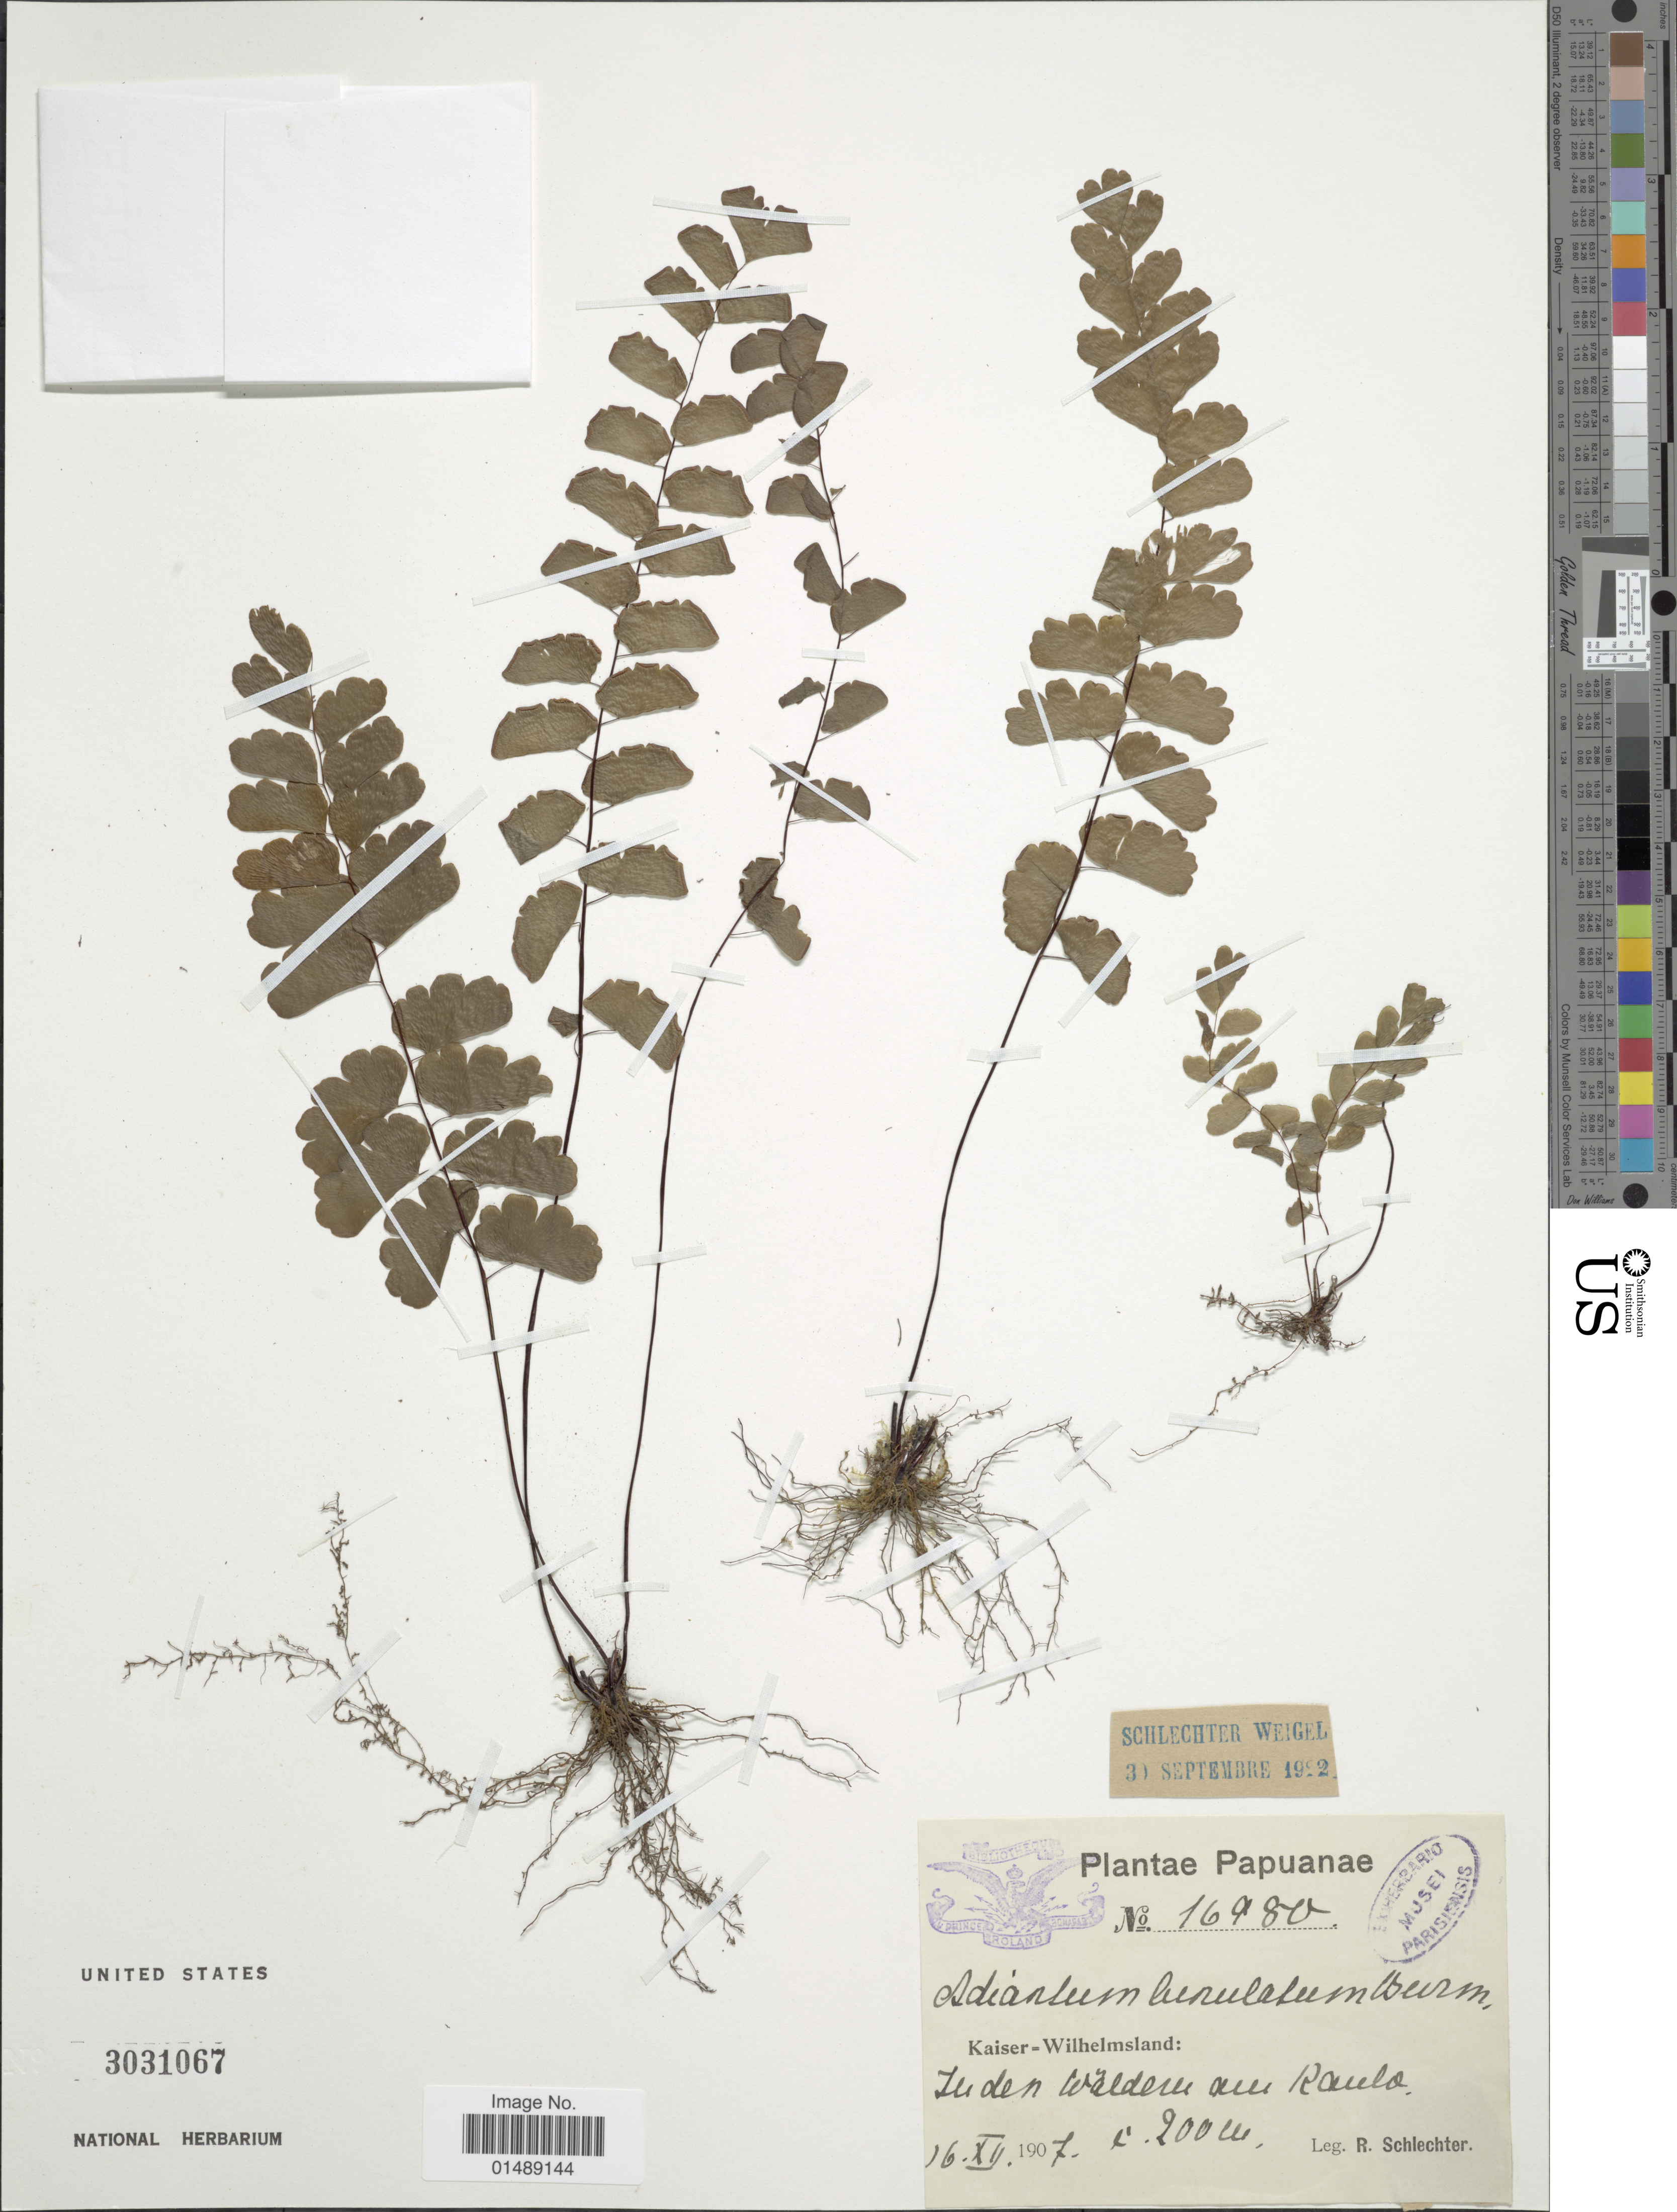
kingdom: Plantae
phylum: Tracheophyta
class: Polypodiopsida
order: Polypodiales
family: Pteridaceae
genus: Adiantum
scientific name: Adiantum philippense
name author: L.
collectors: F. R. R. Schlechter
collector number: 16980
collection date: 1907-12-16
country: Papua New Guinea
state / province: Eastern Highlands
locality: Kaiser- Wilhelmsland: In den Wäldern am Kaulo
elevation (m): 200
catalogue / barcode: US 3031067